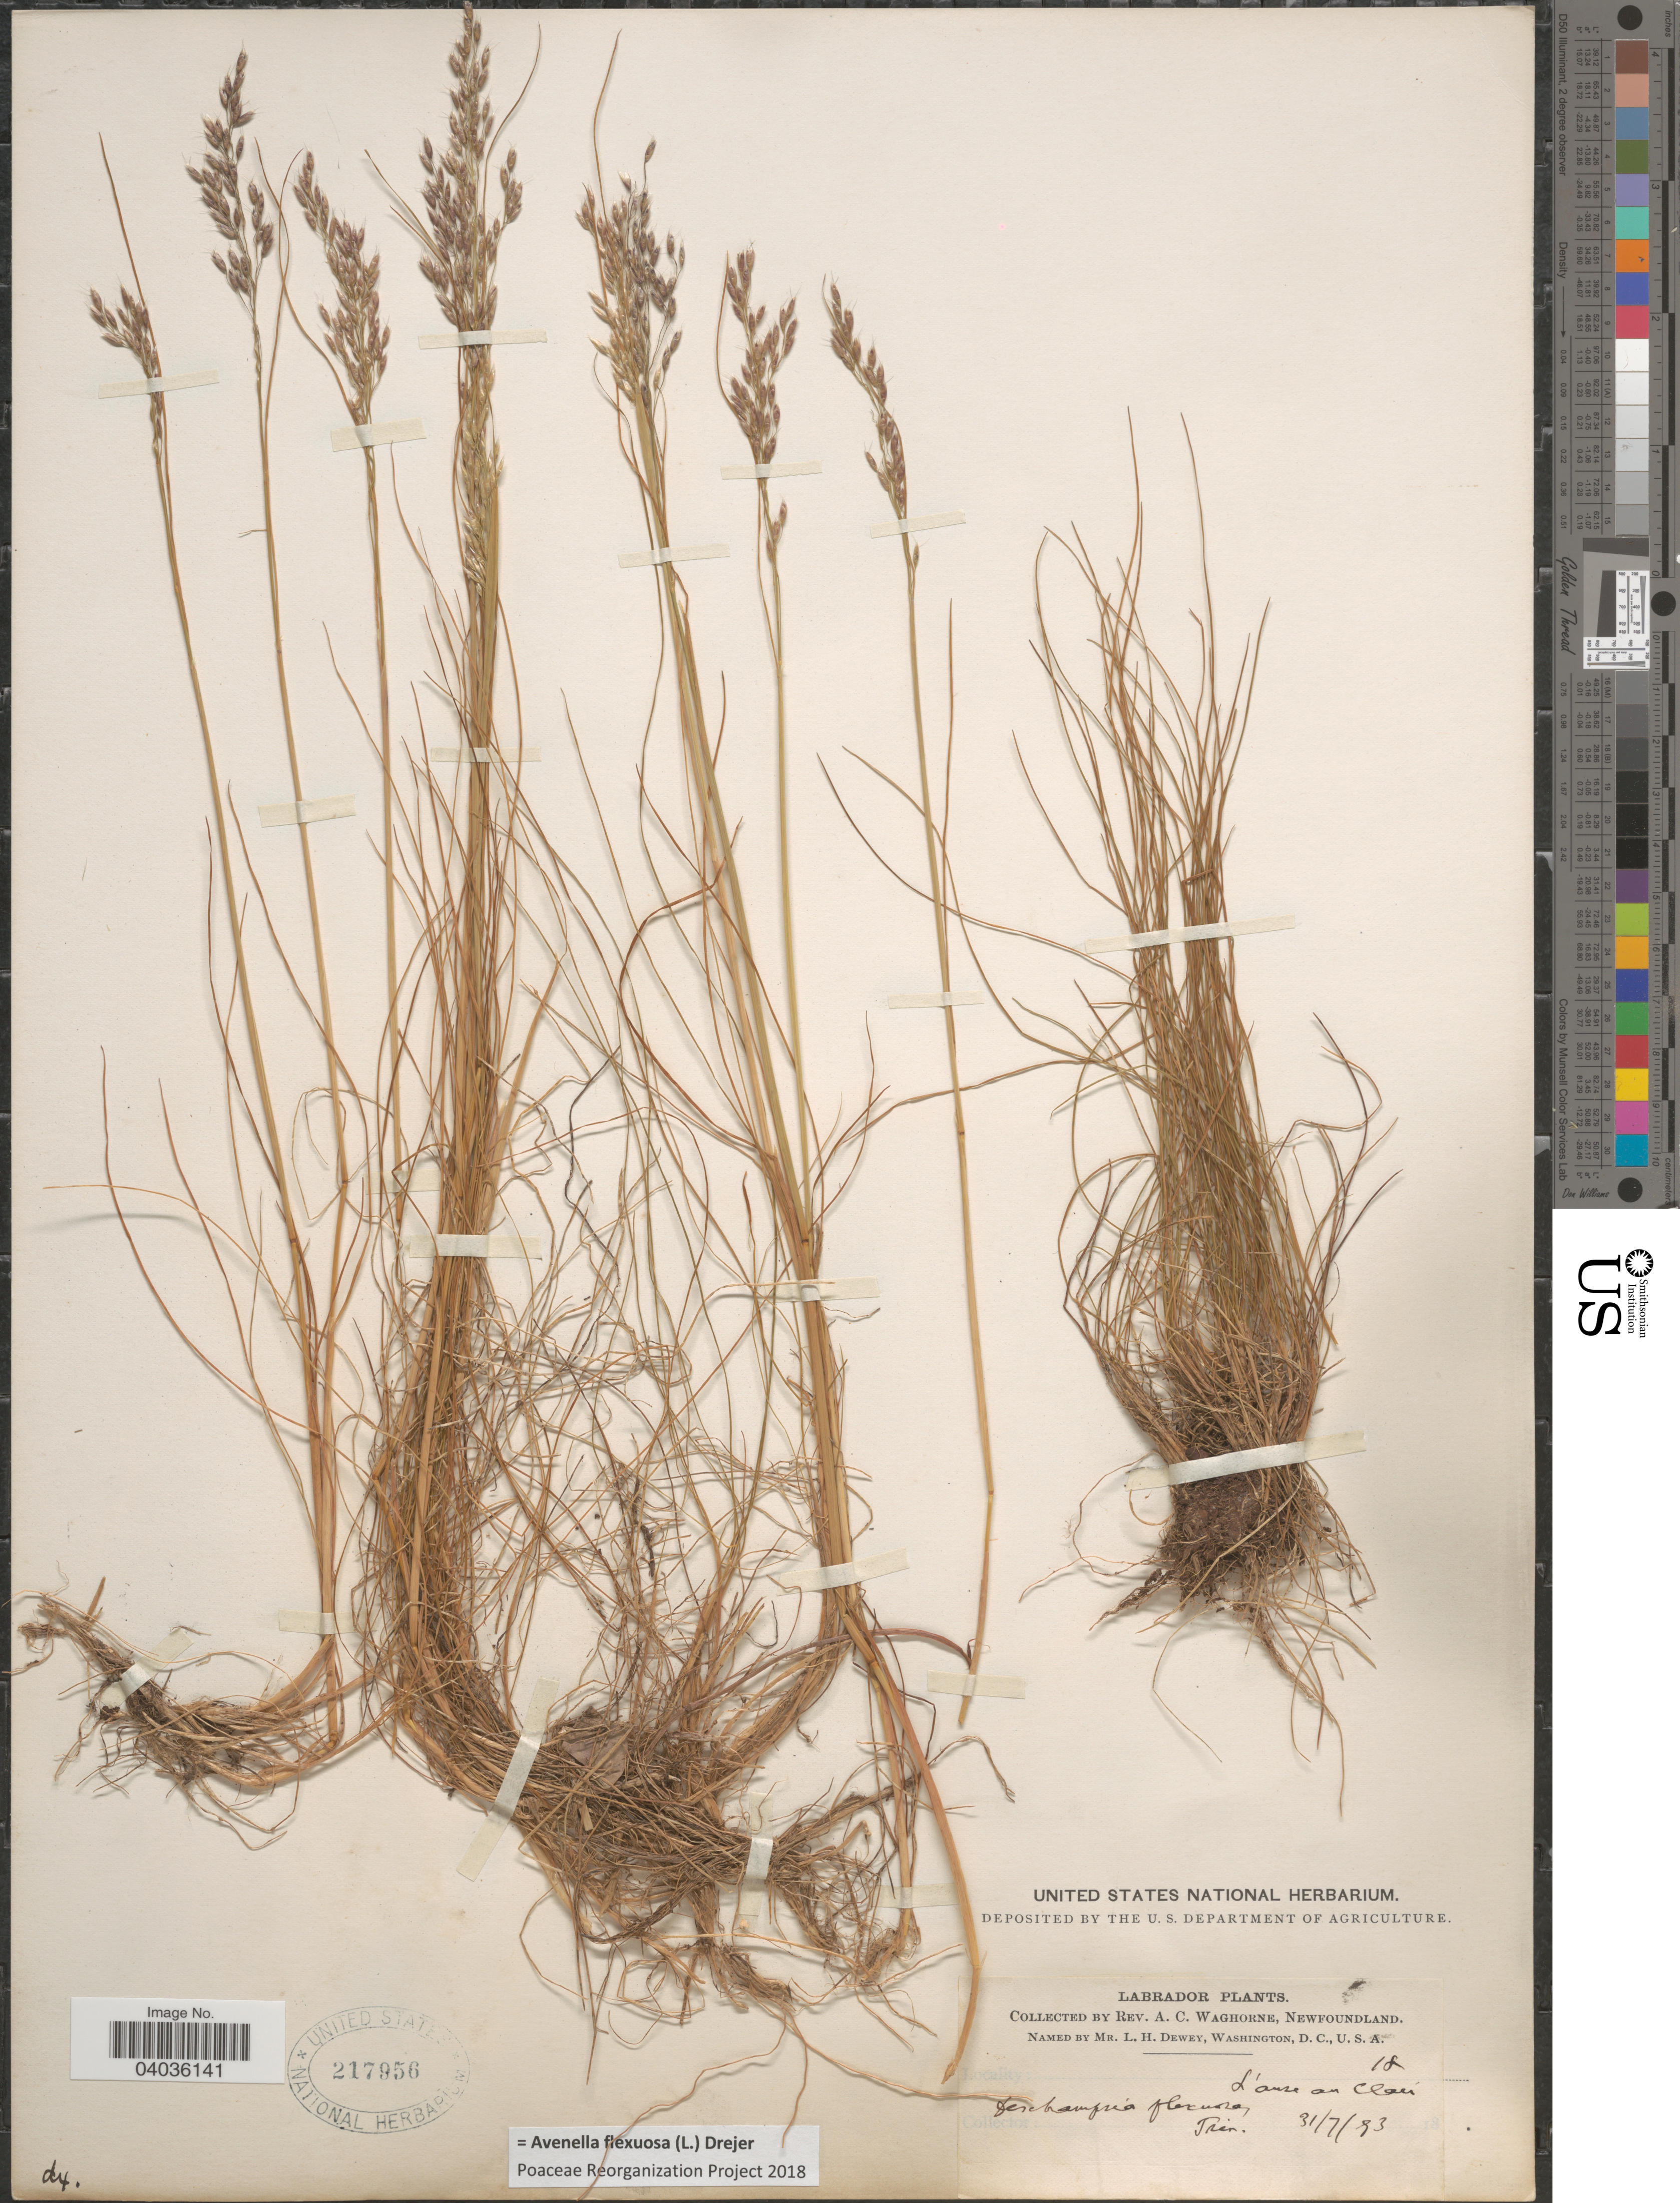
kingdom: Plantae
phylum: Tracheophyta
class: Liliopsida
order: Poales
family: Poaceae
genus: Avenella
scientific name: Avenella flexuosa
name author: (L.) Drejer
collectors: A. Waghorne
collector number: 18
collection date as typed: Transcribed d/m/y: 31/7/93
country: Canada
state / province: Newfoundland and Labrador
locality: Labrador.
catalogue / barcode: US 217956